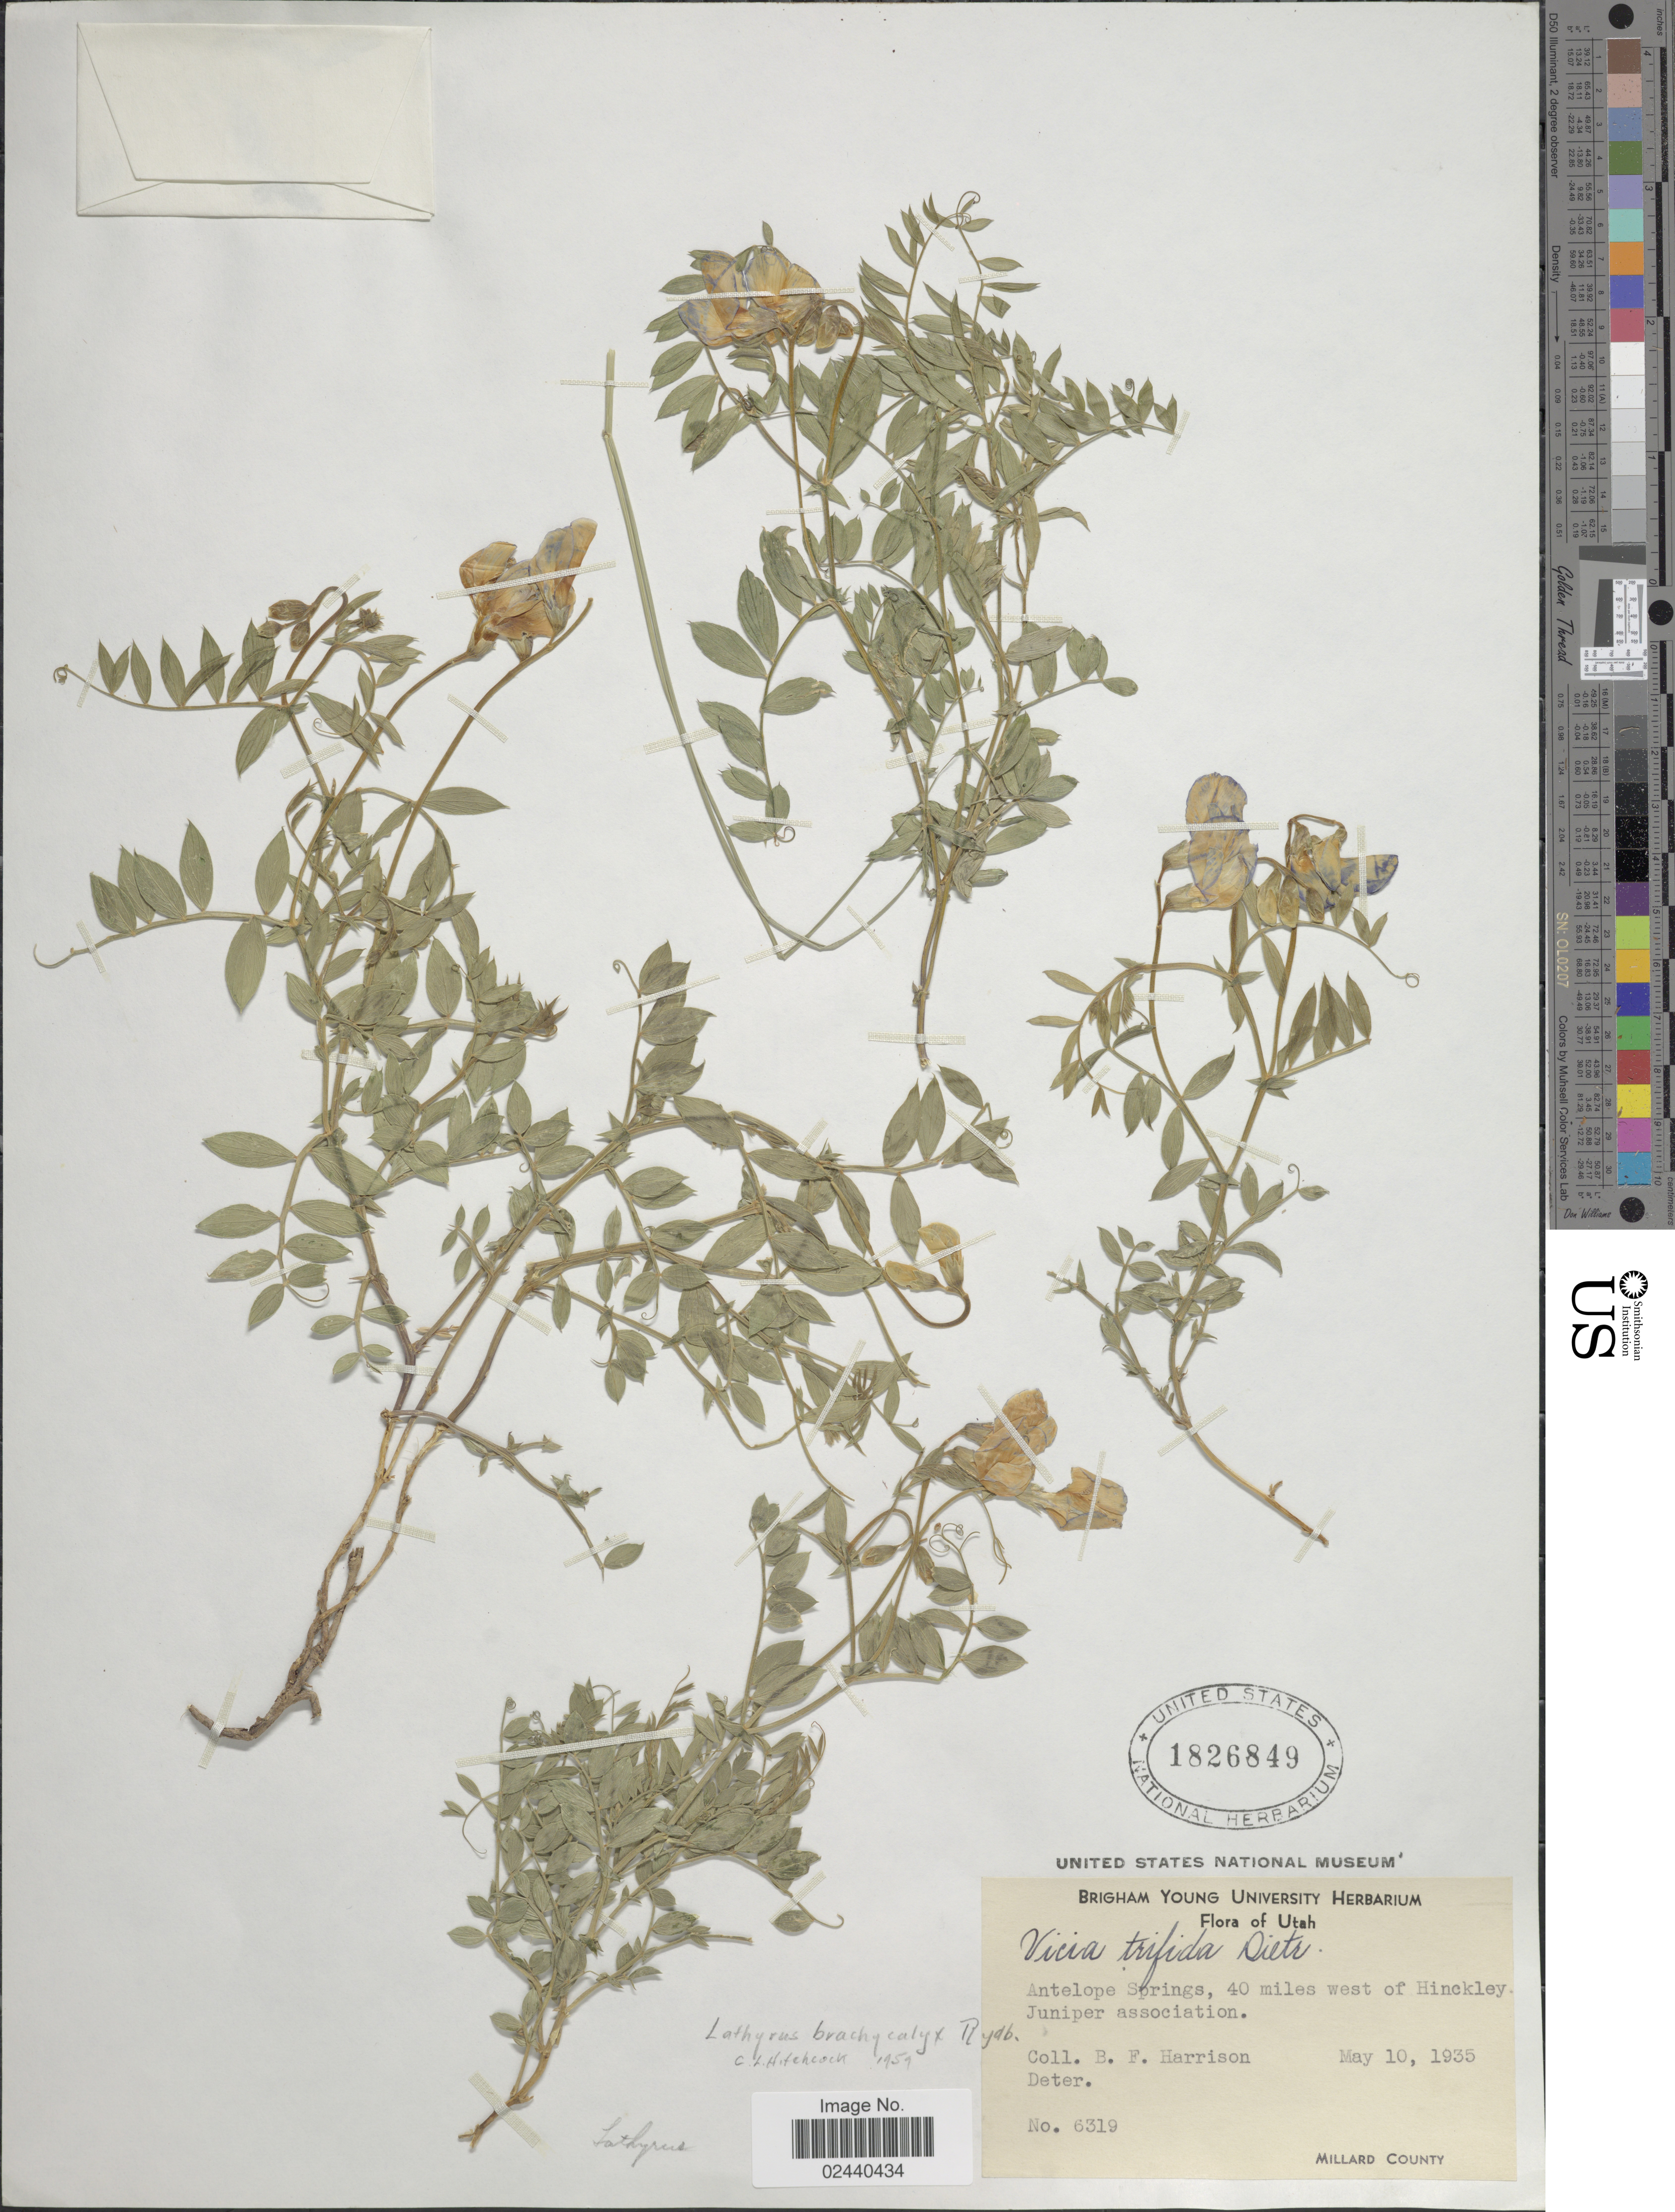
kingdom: Plantae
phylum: Tracheophyta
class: Magnoliopsida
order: Fabales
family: Fabaceae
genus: Lathyrus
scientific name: Lathyrus brachycalyx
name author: Rydb.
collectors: B. F. Harrison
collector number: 6319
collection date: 1935-05-10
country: United States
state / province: Utah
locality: Antelope Springs, 40 miles west of Hinckley. Juniper association. Millard County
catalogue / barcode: US 1826849